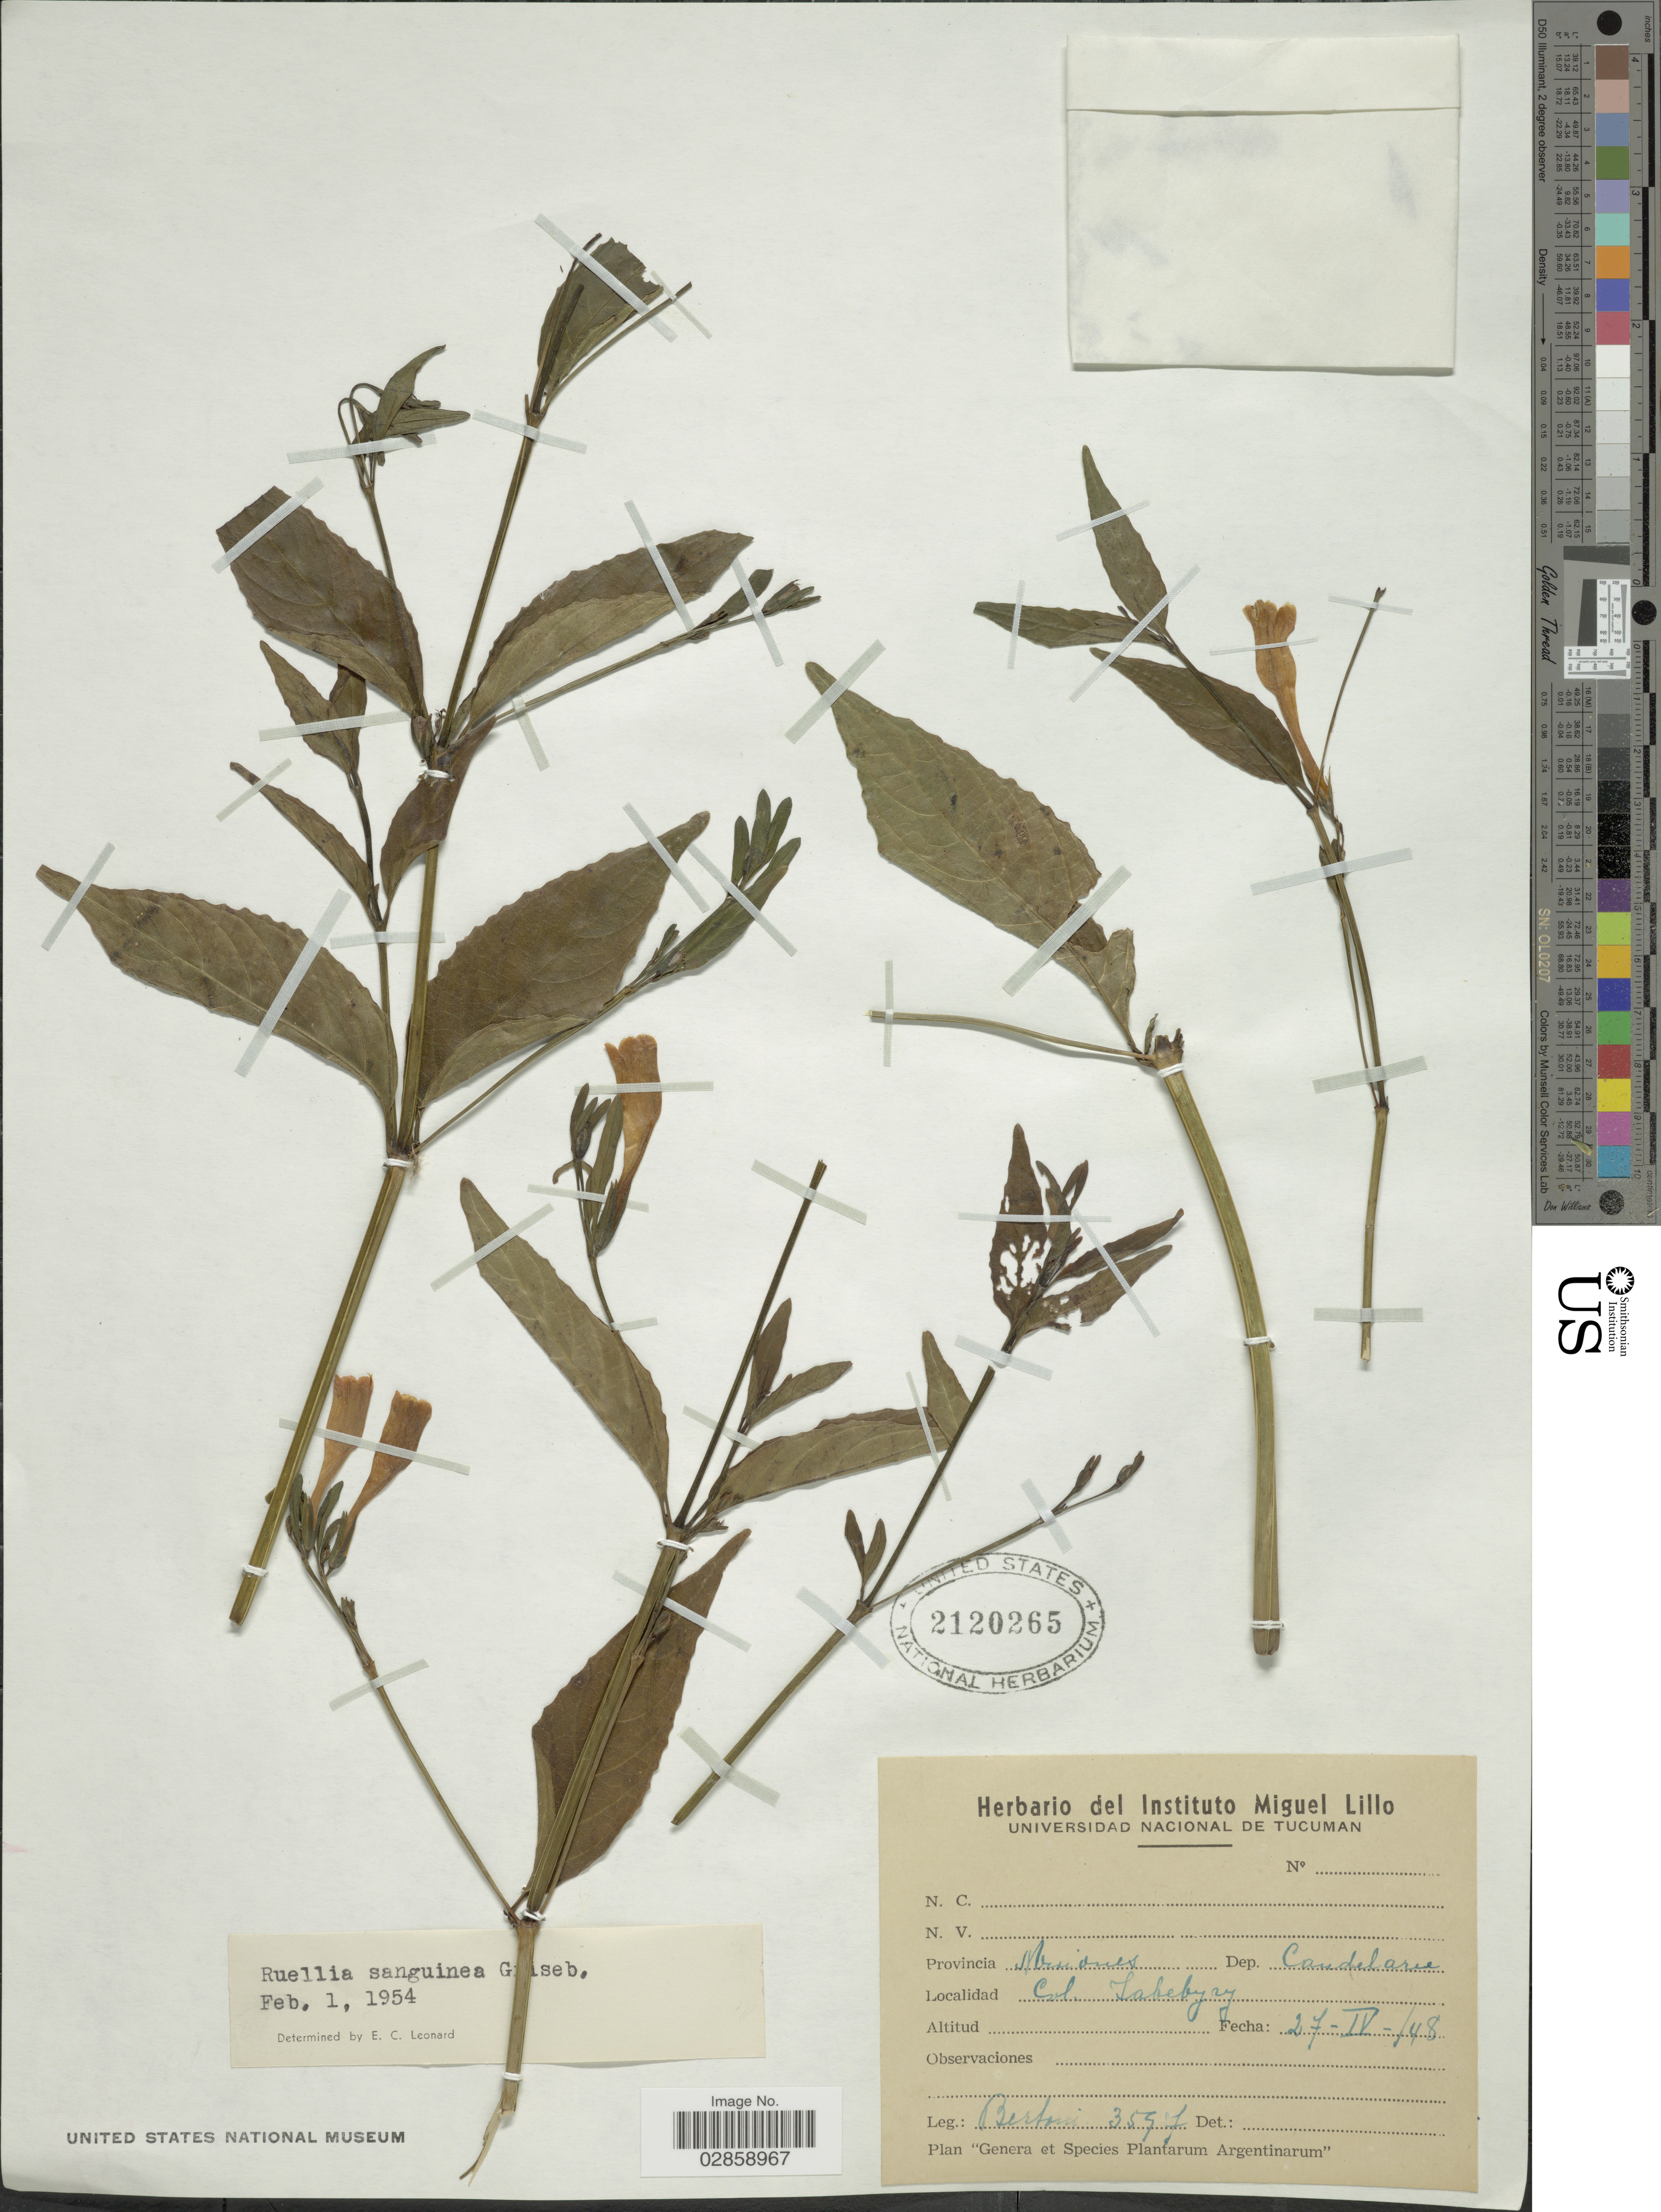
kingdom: Plantae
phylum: Tracheophyta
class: Magnoliopsida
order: Lamiales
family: Acanthaceae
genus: Ruellia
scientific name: Ruellia angustiflora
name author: (Nees) Lindau ex Rambo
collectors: -- Bertoni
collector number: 3597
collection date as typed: Transcribed d/m/y: 27/4/48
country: Argentina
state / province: Misiones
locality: Dep. Candelaria. Col. Tabebyay [interpreted].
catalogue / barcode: US 2120265